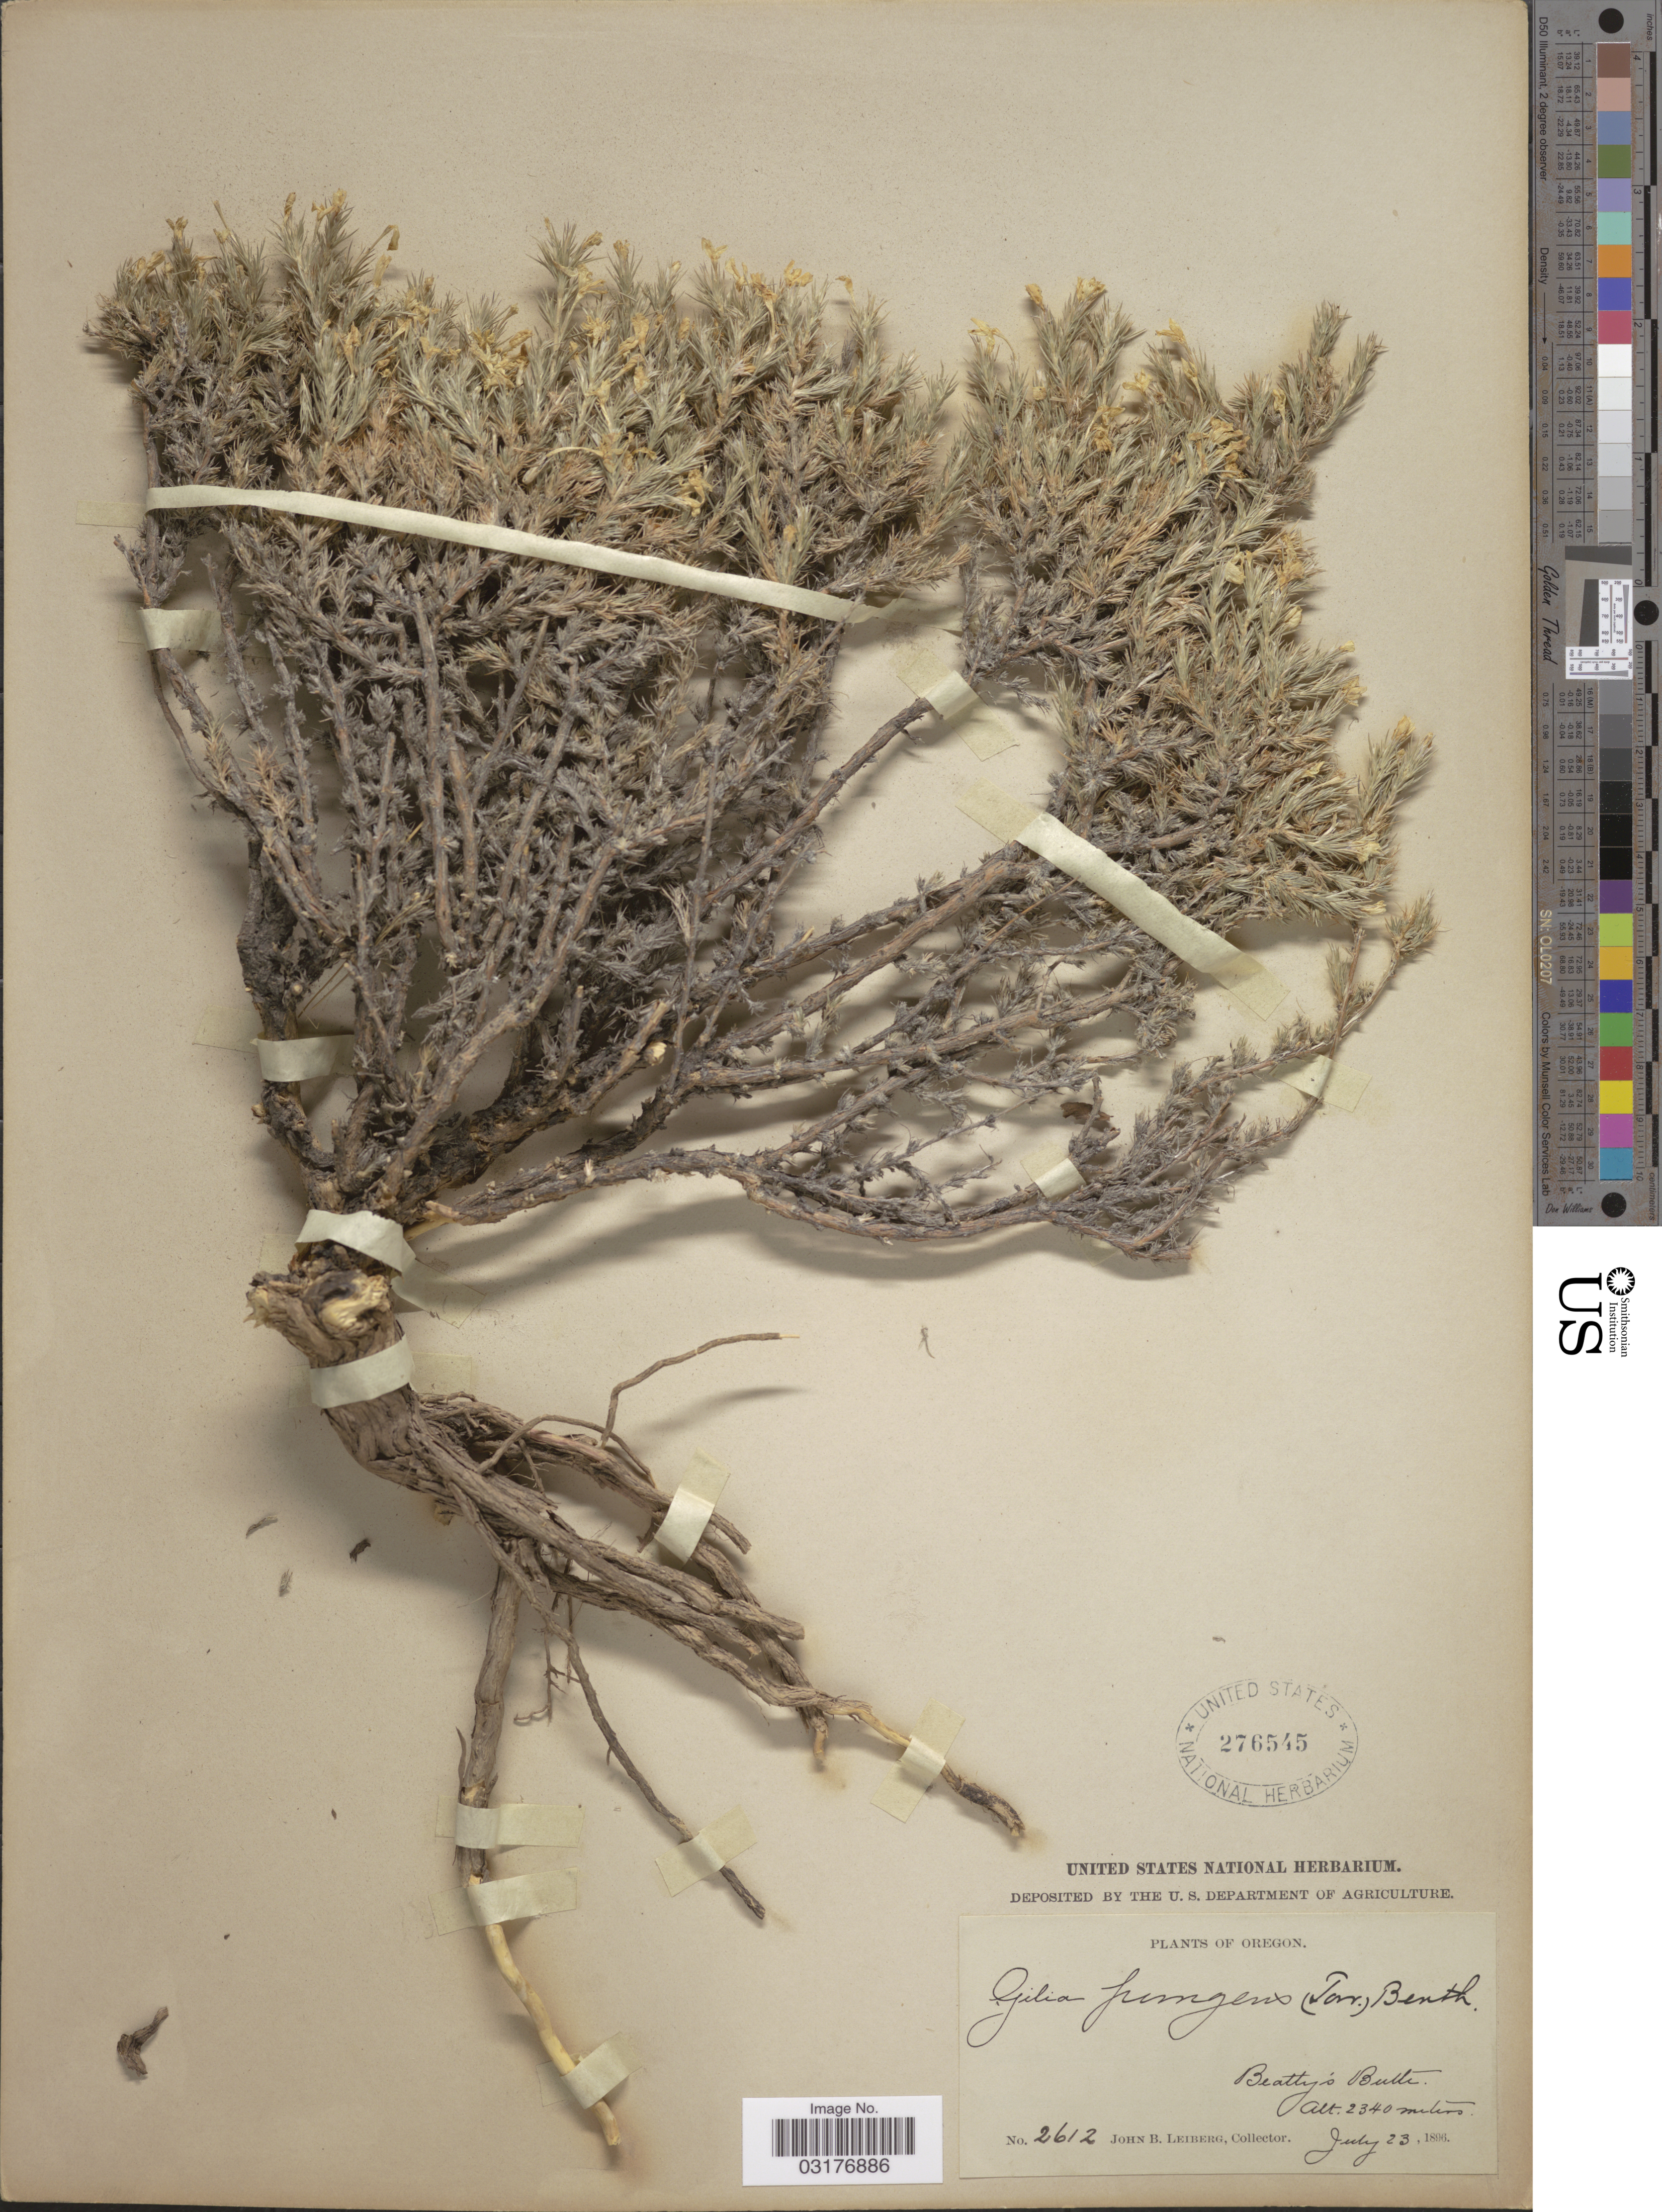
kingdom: Plantae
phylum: Tracheophyta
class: Magnoliopsida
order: Ericales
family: Polemoniaceae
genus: Linanthus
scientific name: Linanthus pungens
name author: (Torr.) J.M. Porter & L.A. Johnson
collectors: J. B. Leiberg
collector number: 2612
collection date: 1896-07-23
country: United States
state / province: Oregon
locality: Beatty's Butte.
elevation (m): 2340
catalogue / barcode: US 276545